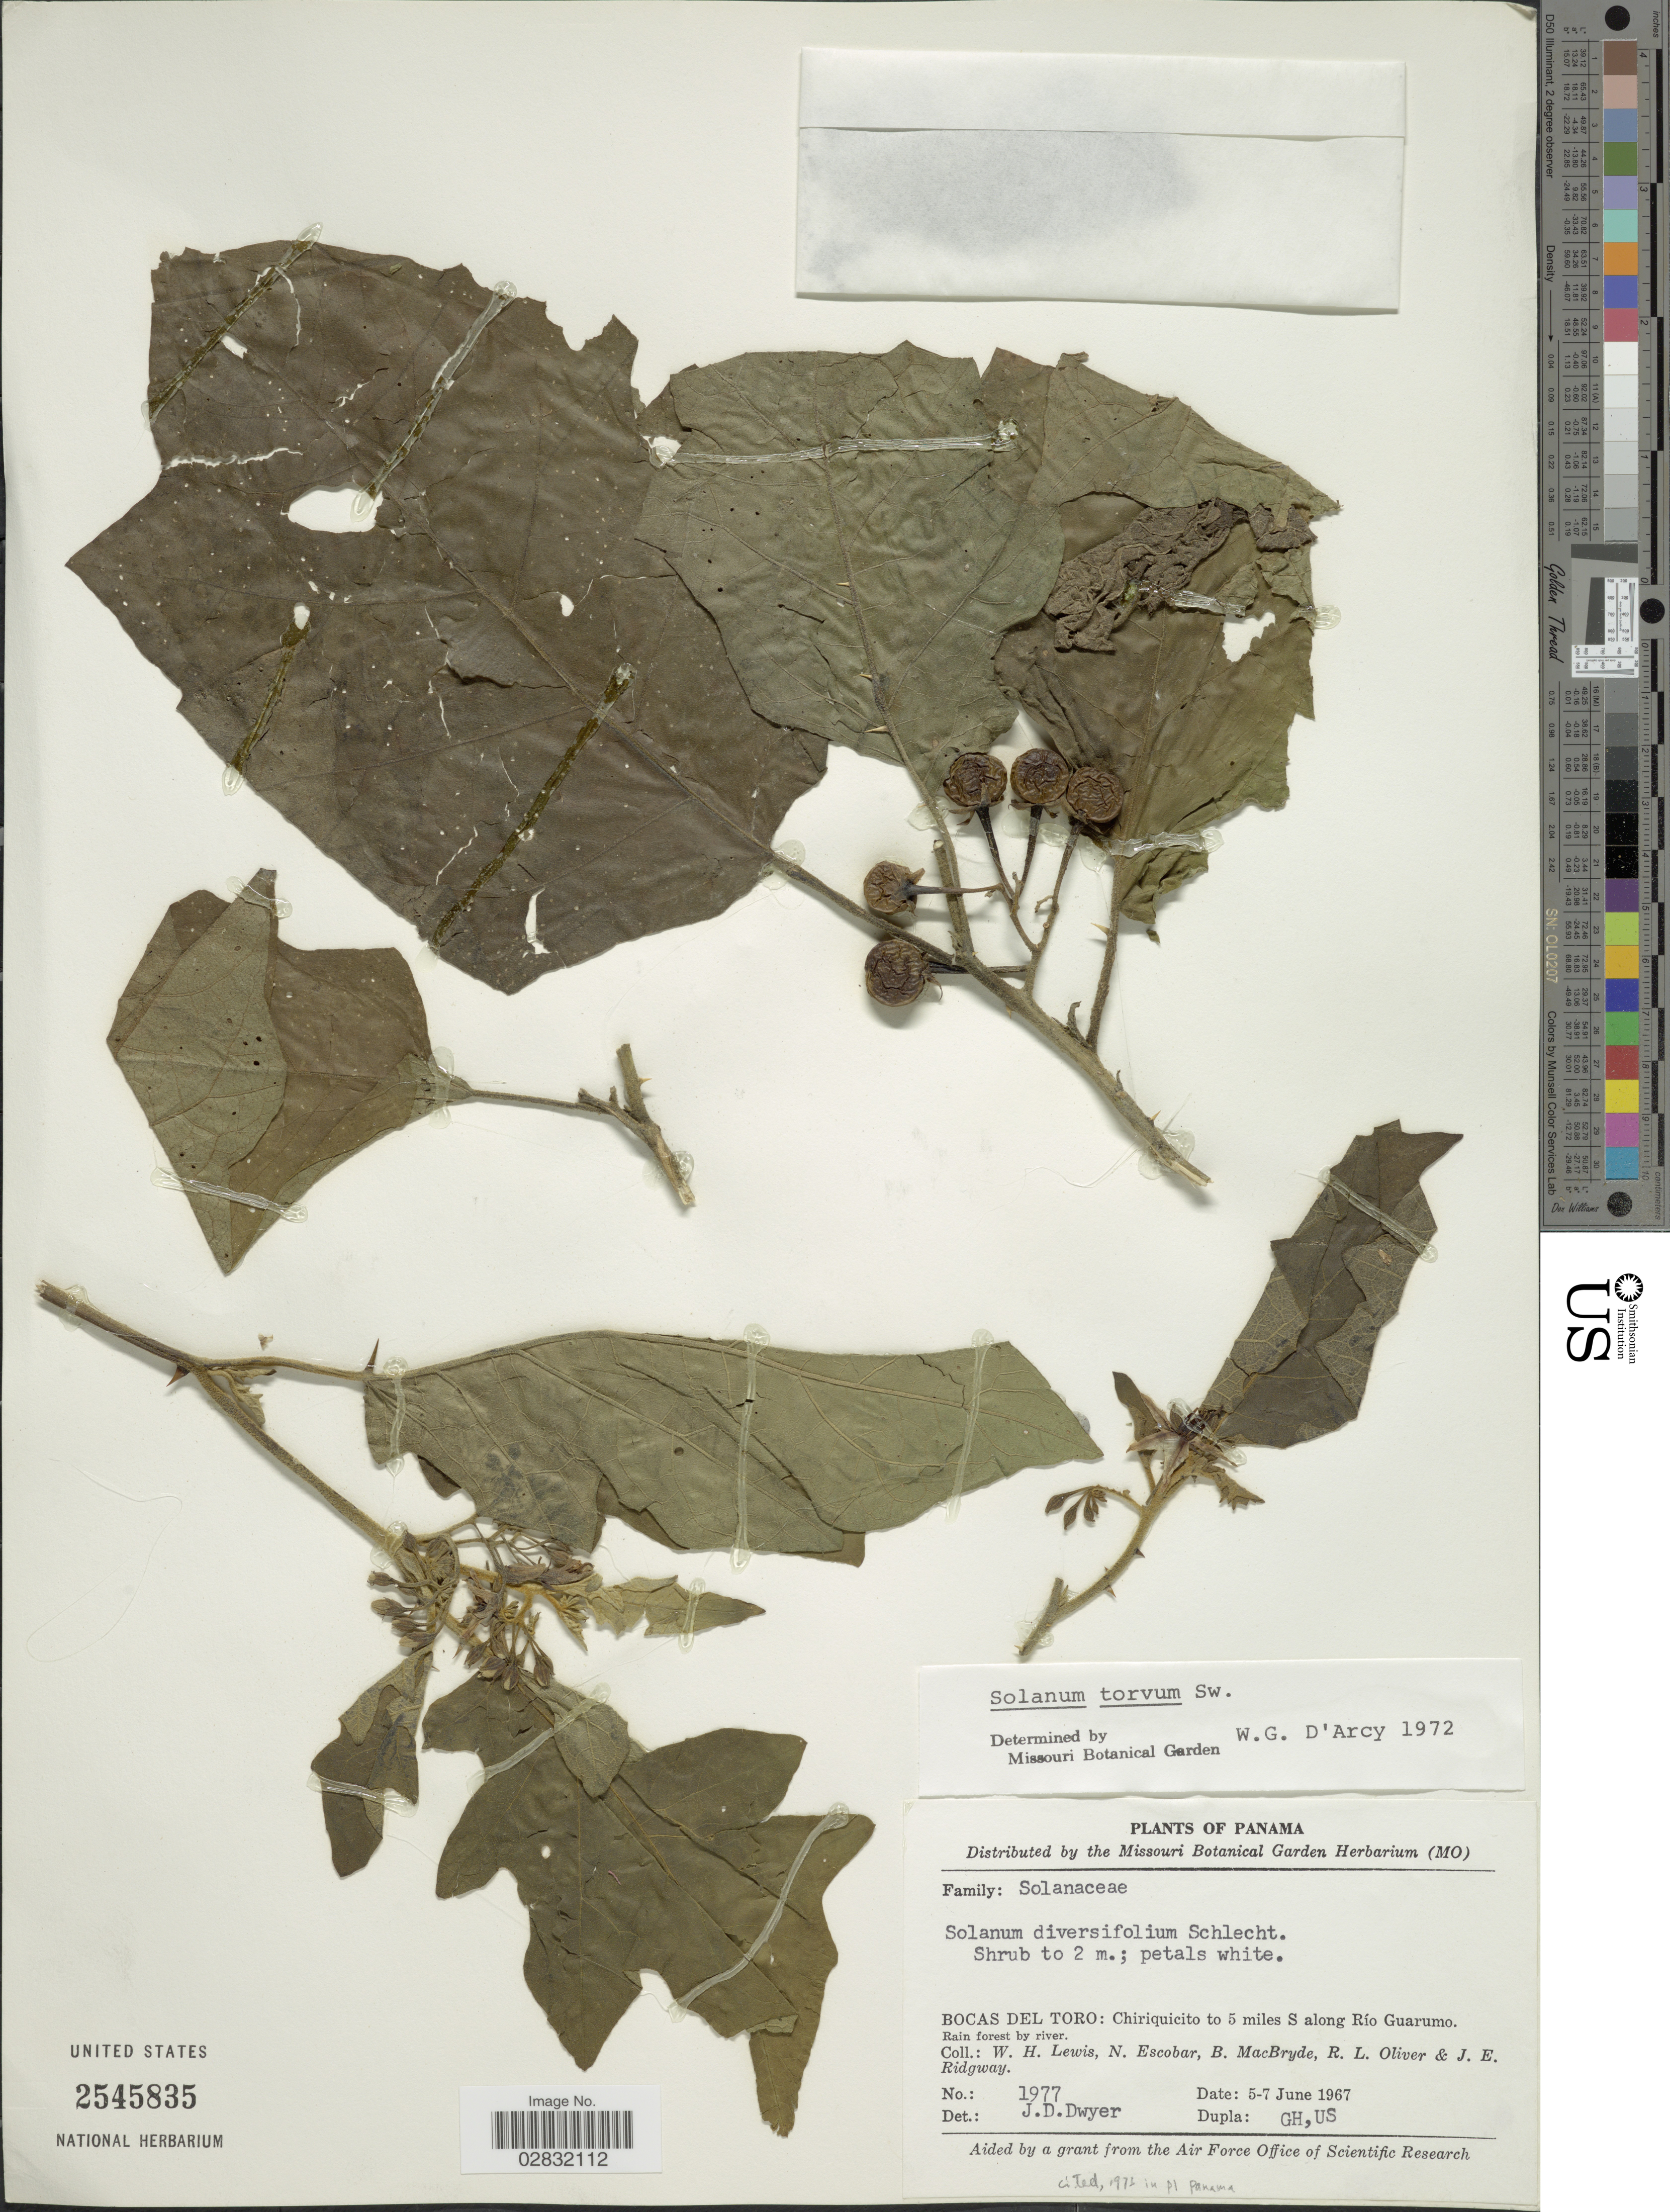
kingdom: Plantae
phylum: Tracheophyta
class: Magnoliopsida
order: Solanales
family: Solanaceae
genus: Solanum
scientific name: Solanum torvum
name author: Sw.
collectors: W. H. Lewis, N. Escobar, B. MacBryde, R. Oliver & J. Ridgway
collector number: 1977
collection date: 1967-06-05/1967-06-07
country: Panama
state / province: Bocas del Toro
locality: Bocas del Toro: Chiriquicito to 5 miles S along Río Guarumo, Rain forest by river.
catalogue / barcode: US 2545835